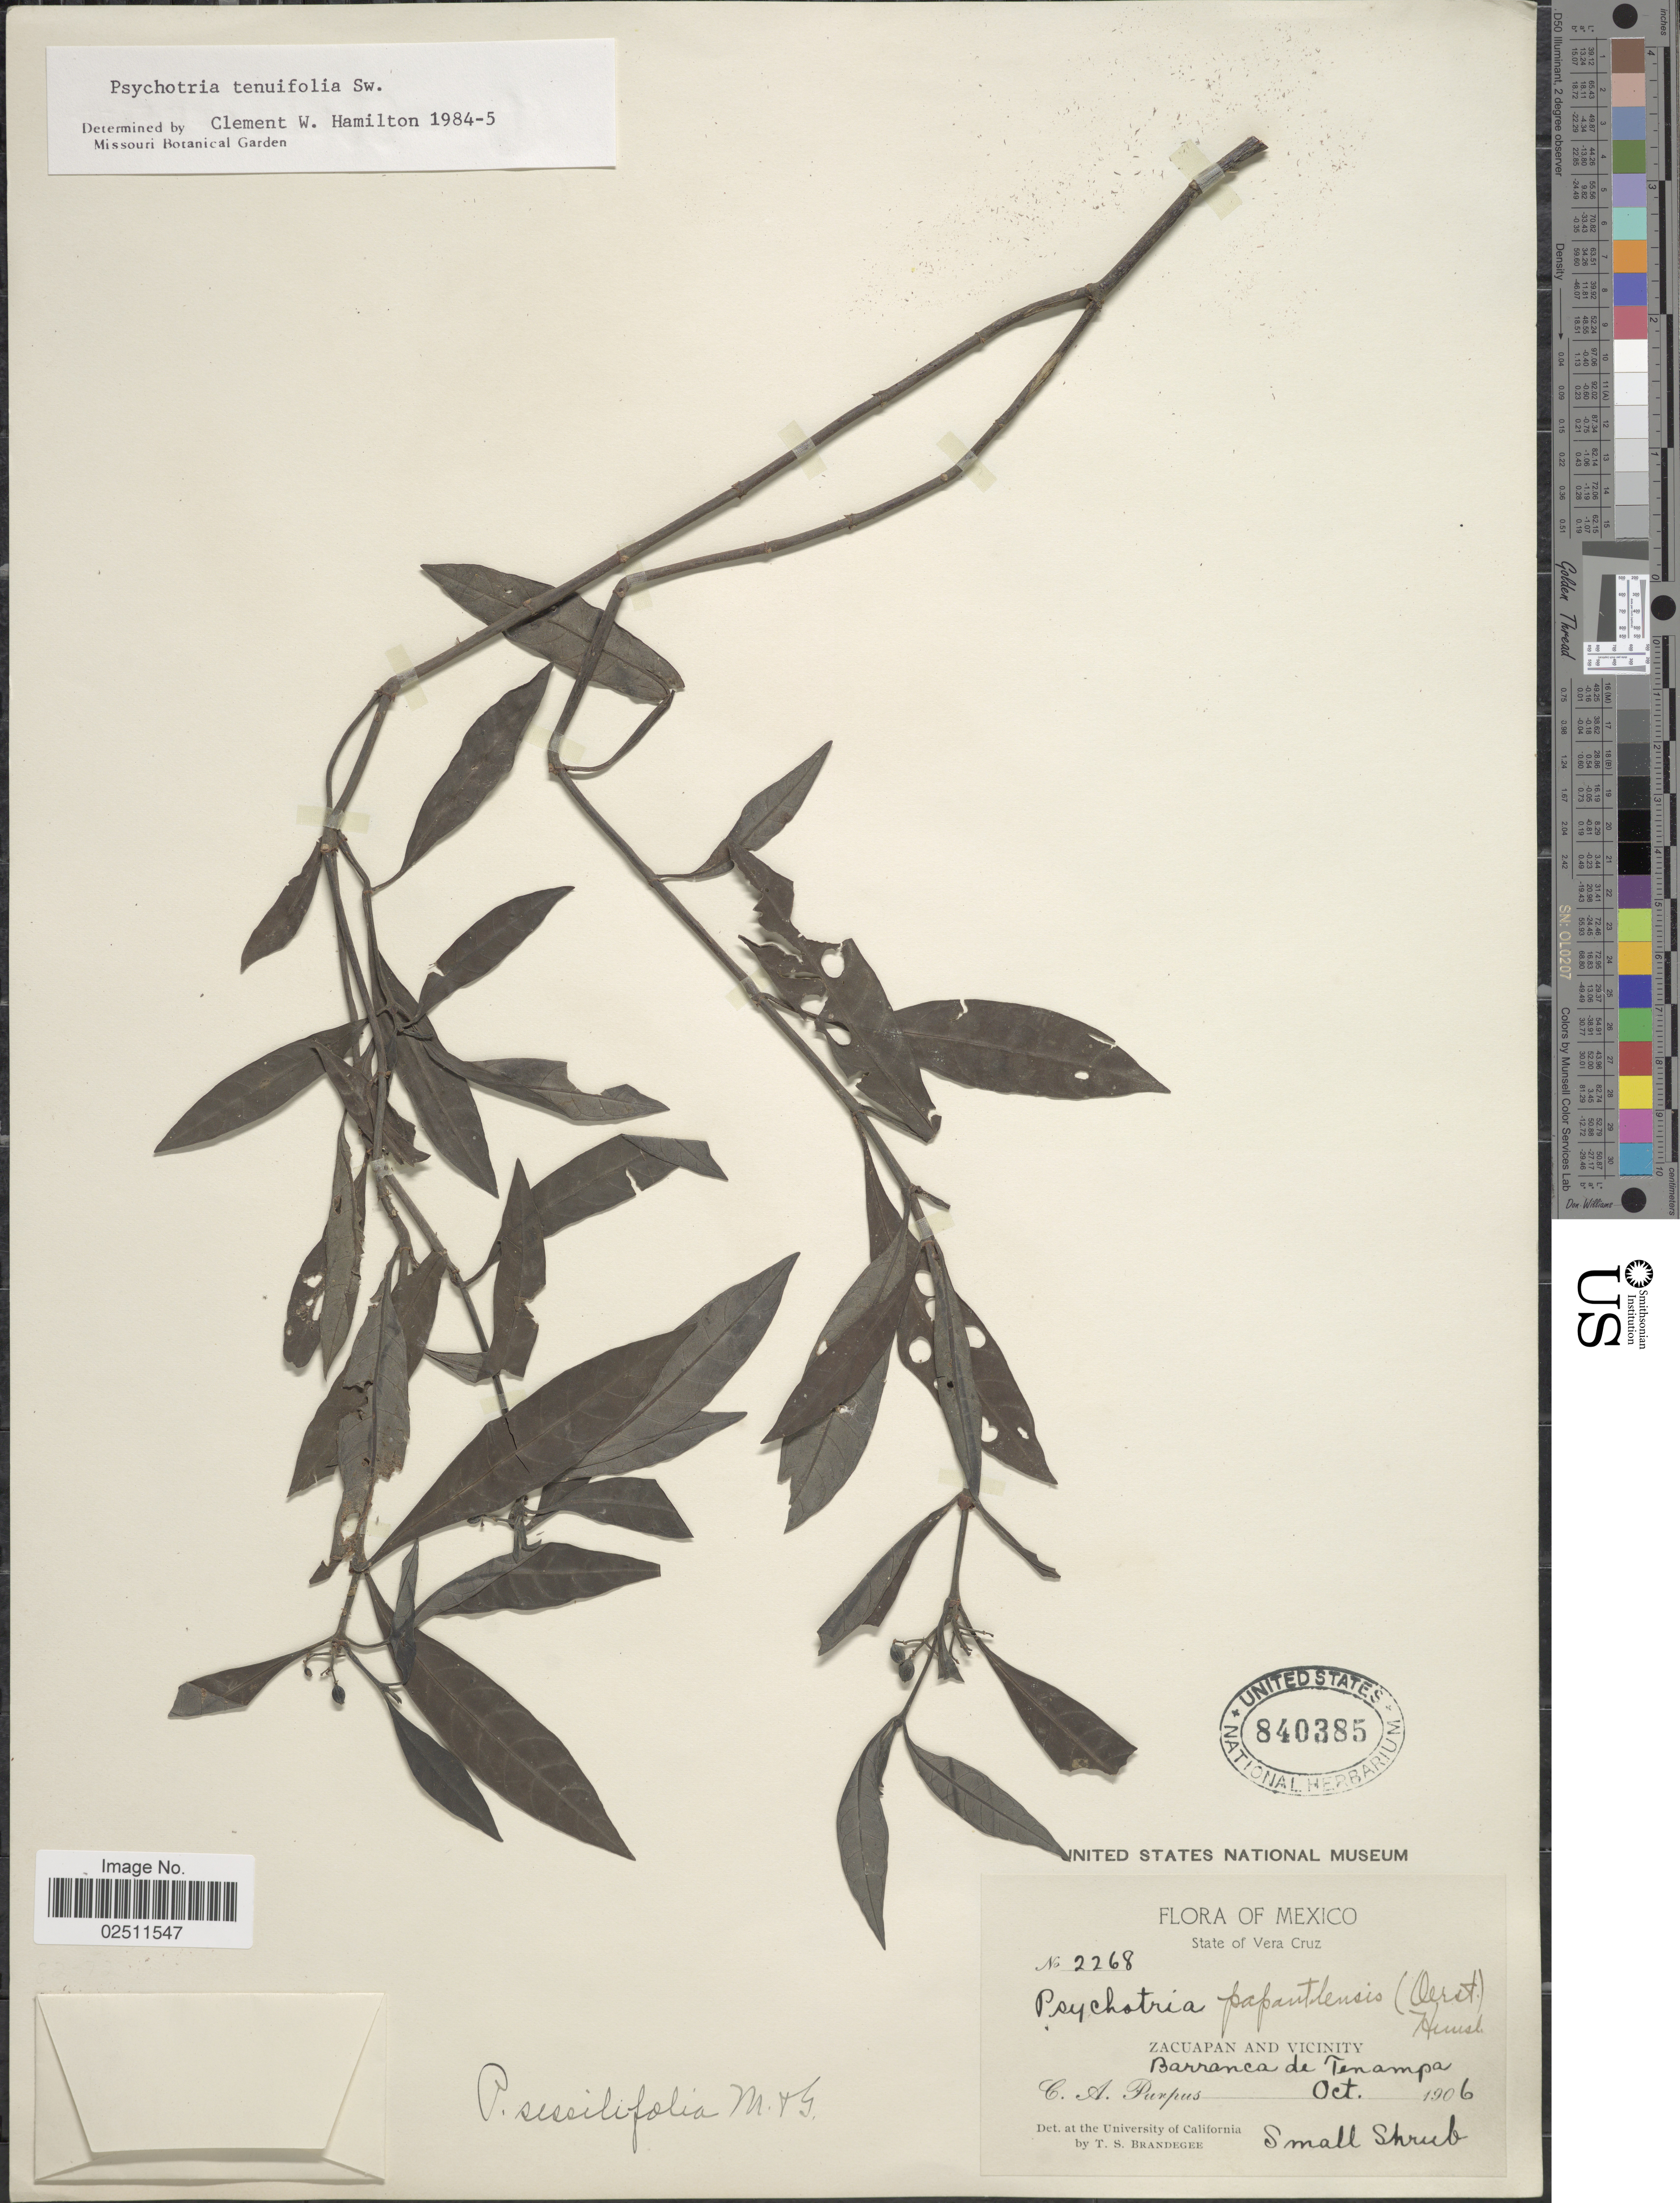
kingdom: Plantae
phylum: Tracheophyta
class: Magnoliopsida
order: Gentianales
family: Rubiaceae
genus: Psychotria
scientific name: Psychotria tenuifolia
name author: Sw.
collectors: C. A. Purpus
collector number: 2268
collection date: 1906-10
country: Mexico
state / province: Veracruz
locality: Vera Cruz. Zacuapan and vicinity. Barranca de Tenampa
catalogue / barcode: US 840385